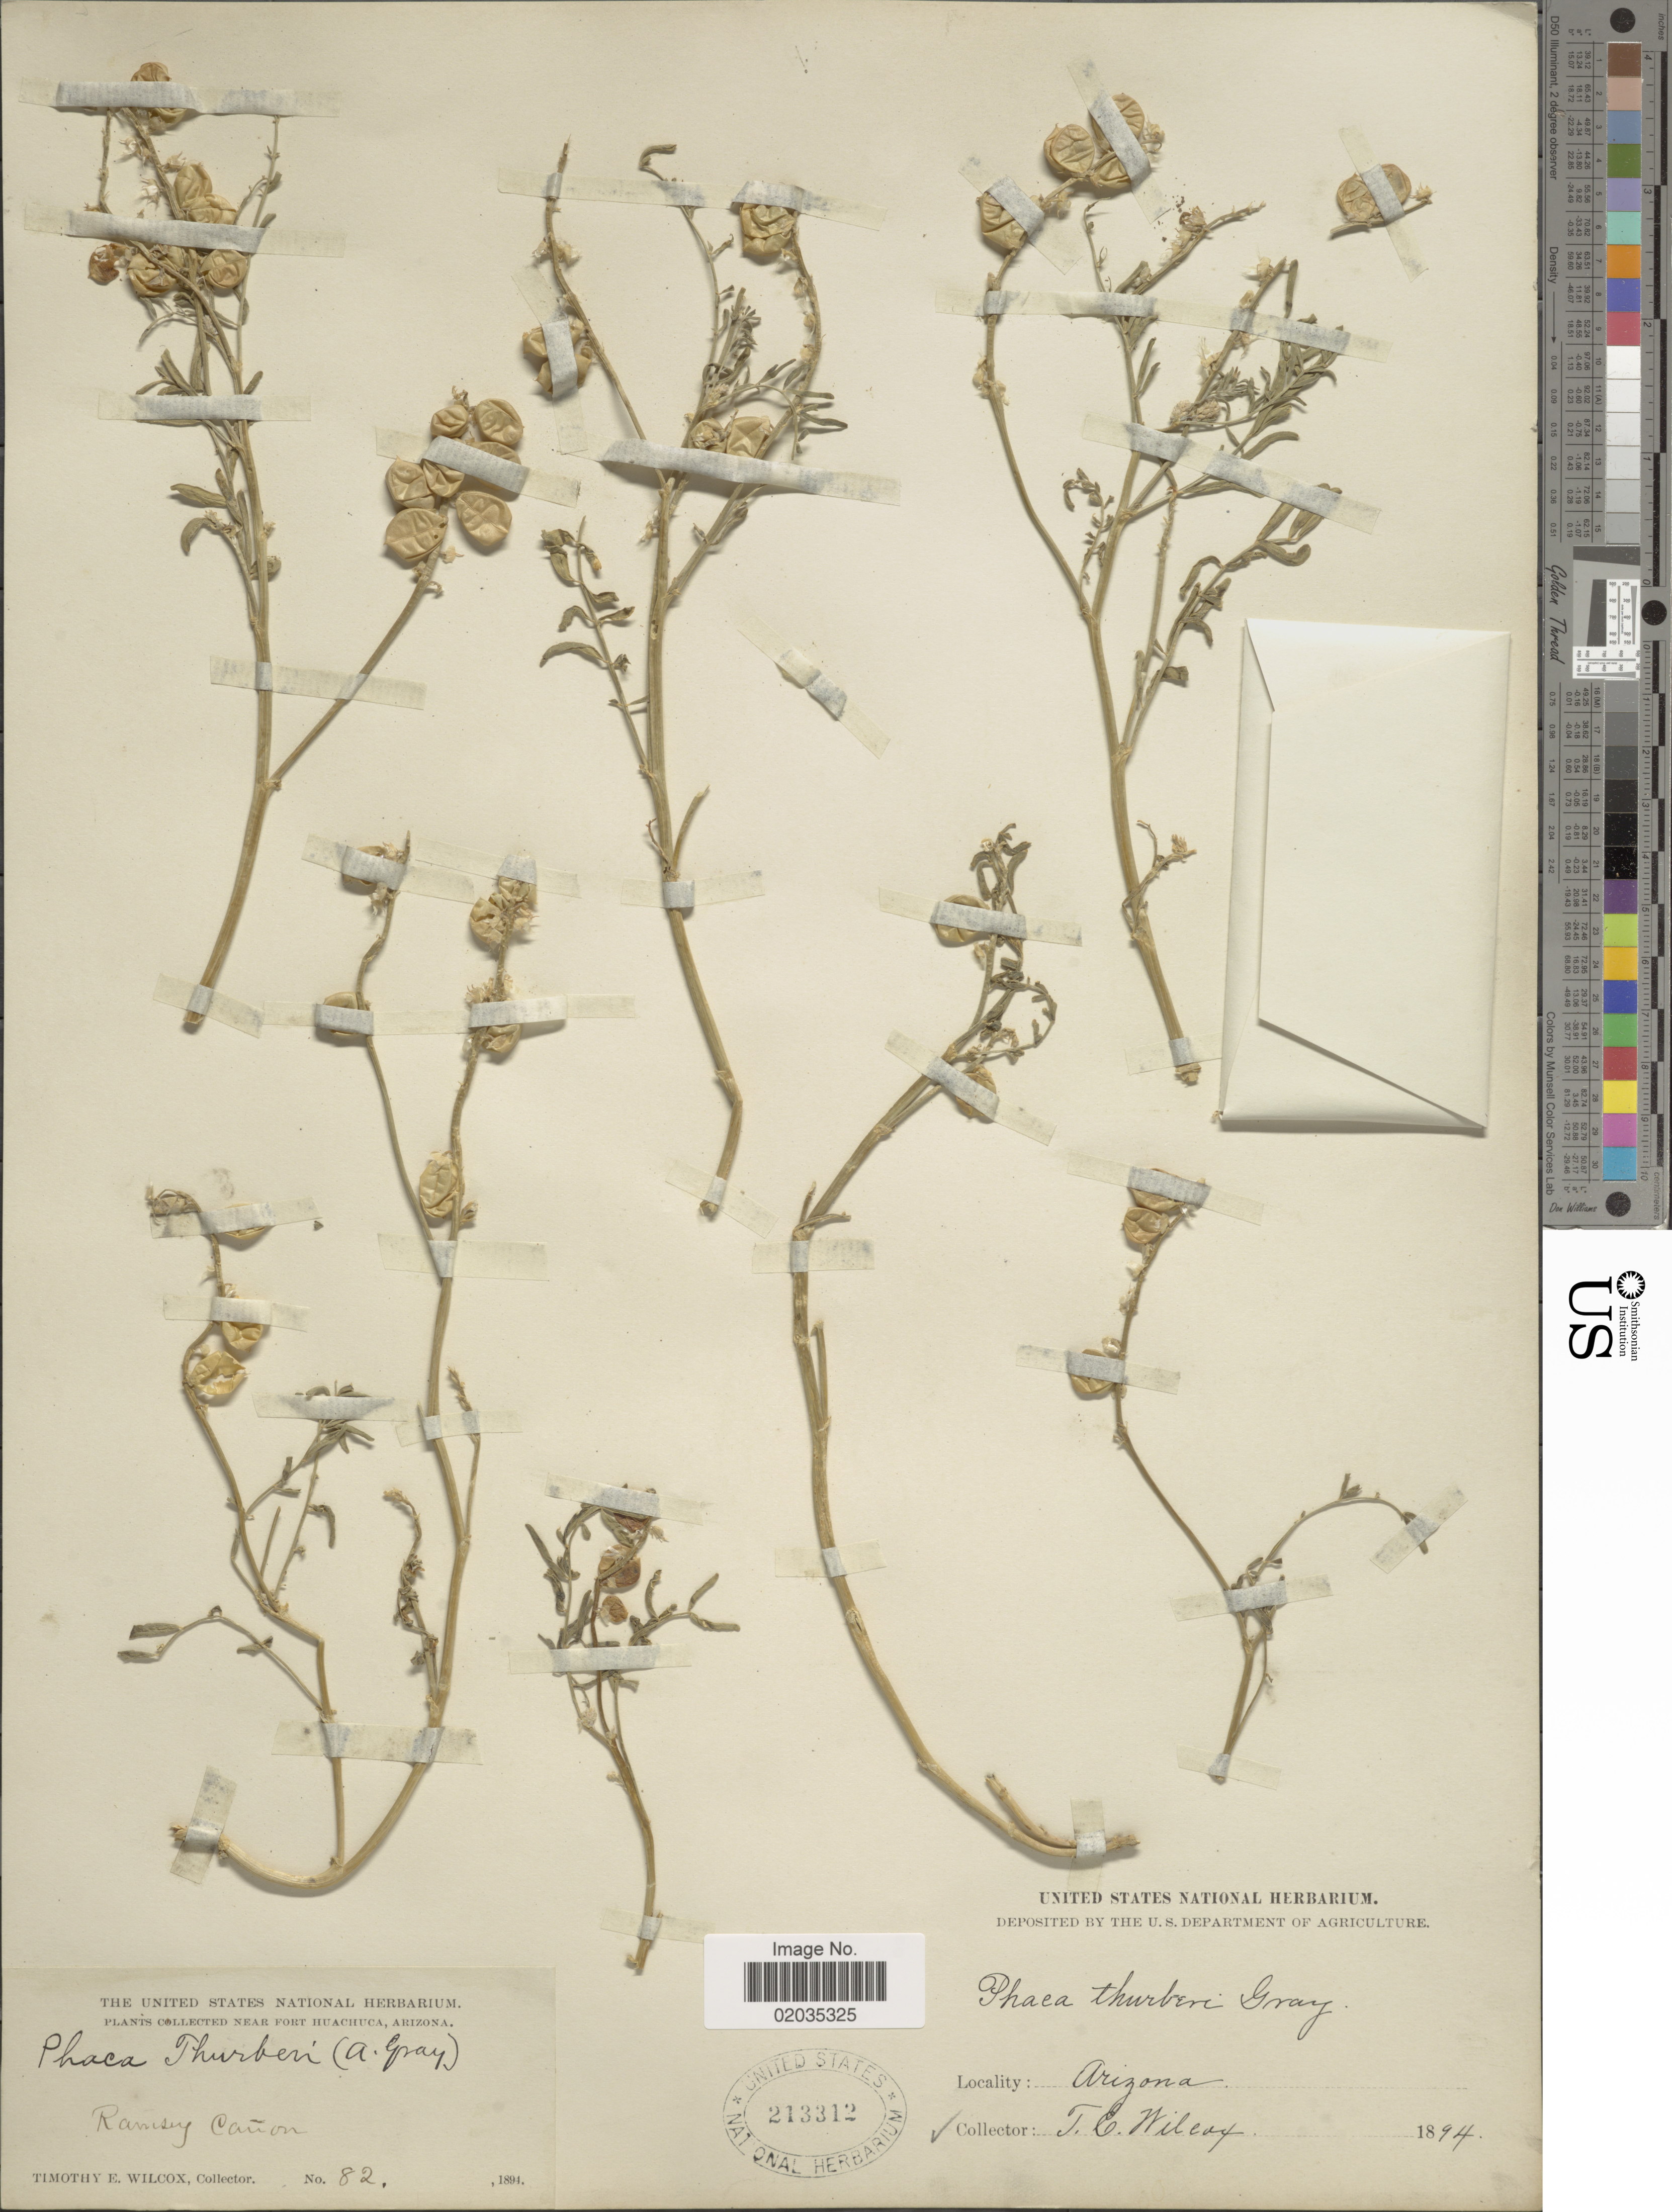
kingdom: Plantae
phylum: Tracheophyta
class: Magnoliopsida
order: Fabales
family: Fabaceae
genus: Astragalus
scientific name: Astragalus thurberi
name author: A. Gray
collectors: T. E. Wilcox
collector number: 82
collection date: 1894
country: United States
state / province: Arizona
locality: Near Fort Huachuca. Ramsey Cañon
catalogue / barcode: US 213312